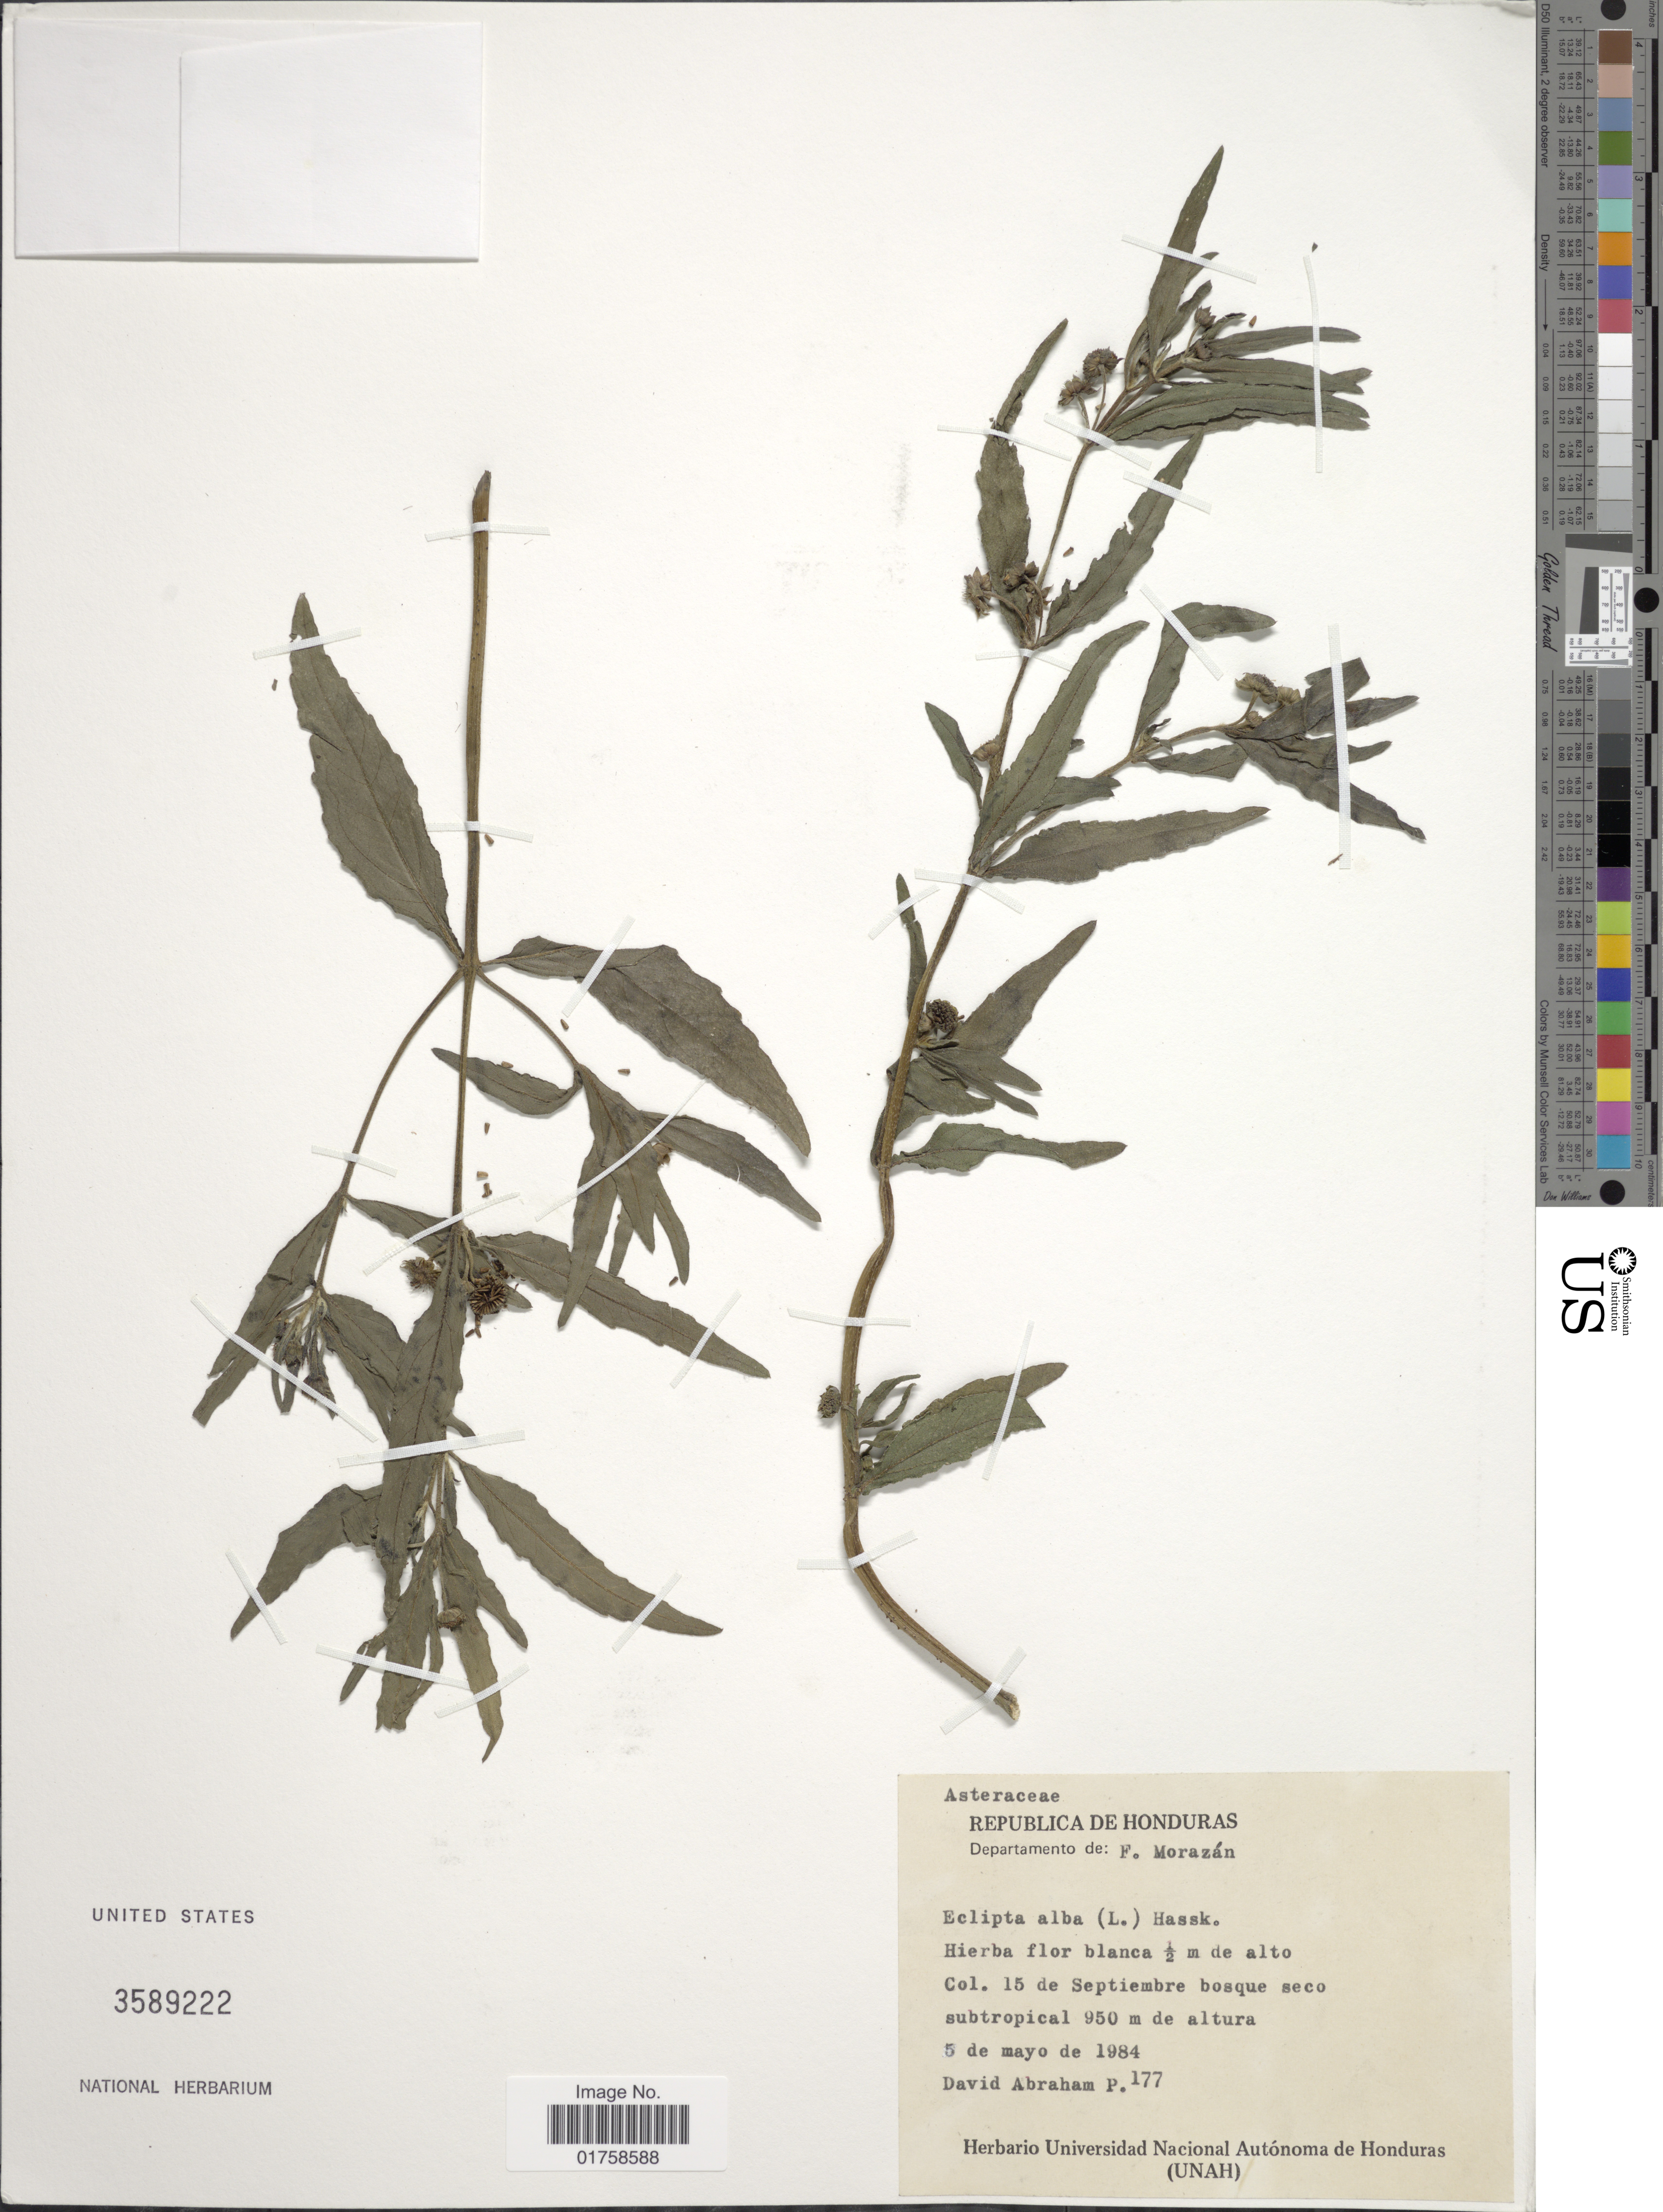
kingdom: Plantae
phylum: Tracheophyta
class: Magnoliopsida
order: Asterales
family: Asteraceae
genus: Eclipta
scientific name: Eclipta alba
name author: (L.) Hassk.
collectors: D. Abraham P.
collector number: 177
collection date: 1984-09-15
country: Honduras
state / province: Fco. Morazán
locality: Honduras. Departamento de: F. Morazan.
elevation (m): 950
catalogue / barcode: US 3589222